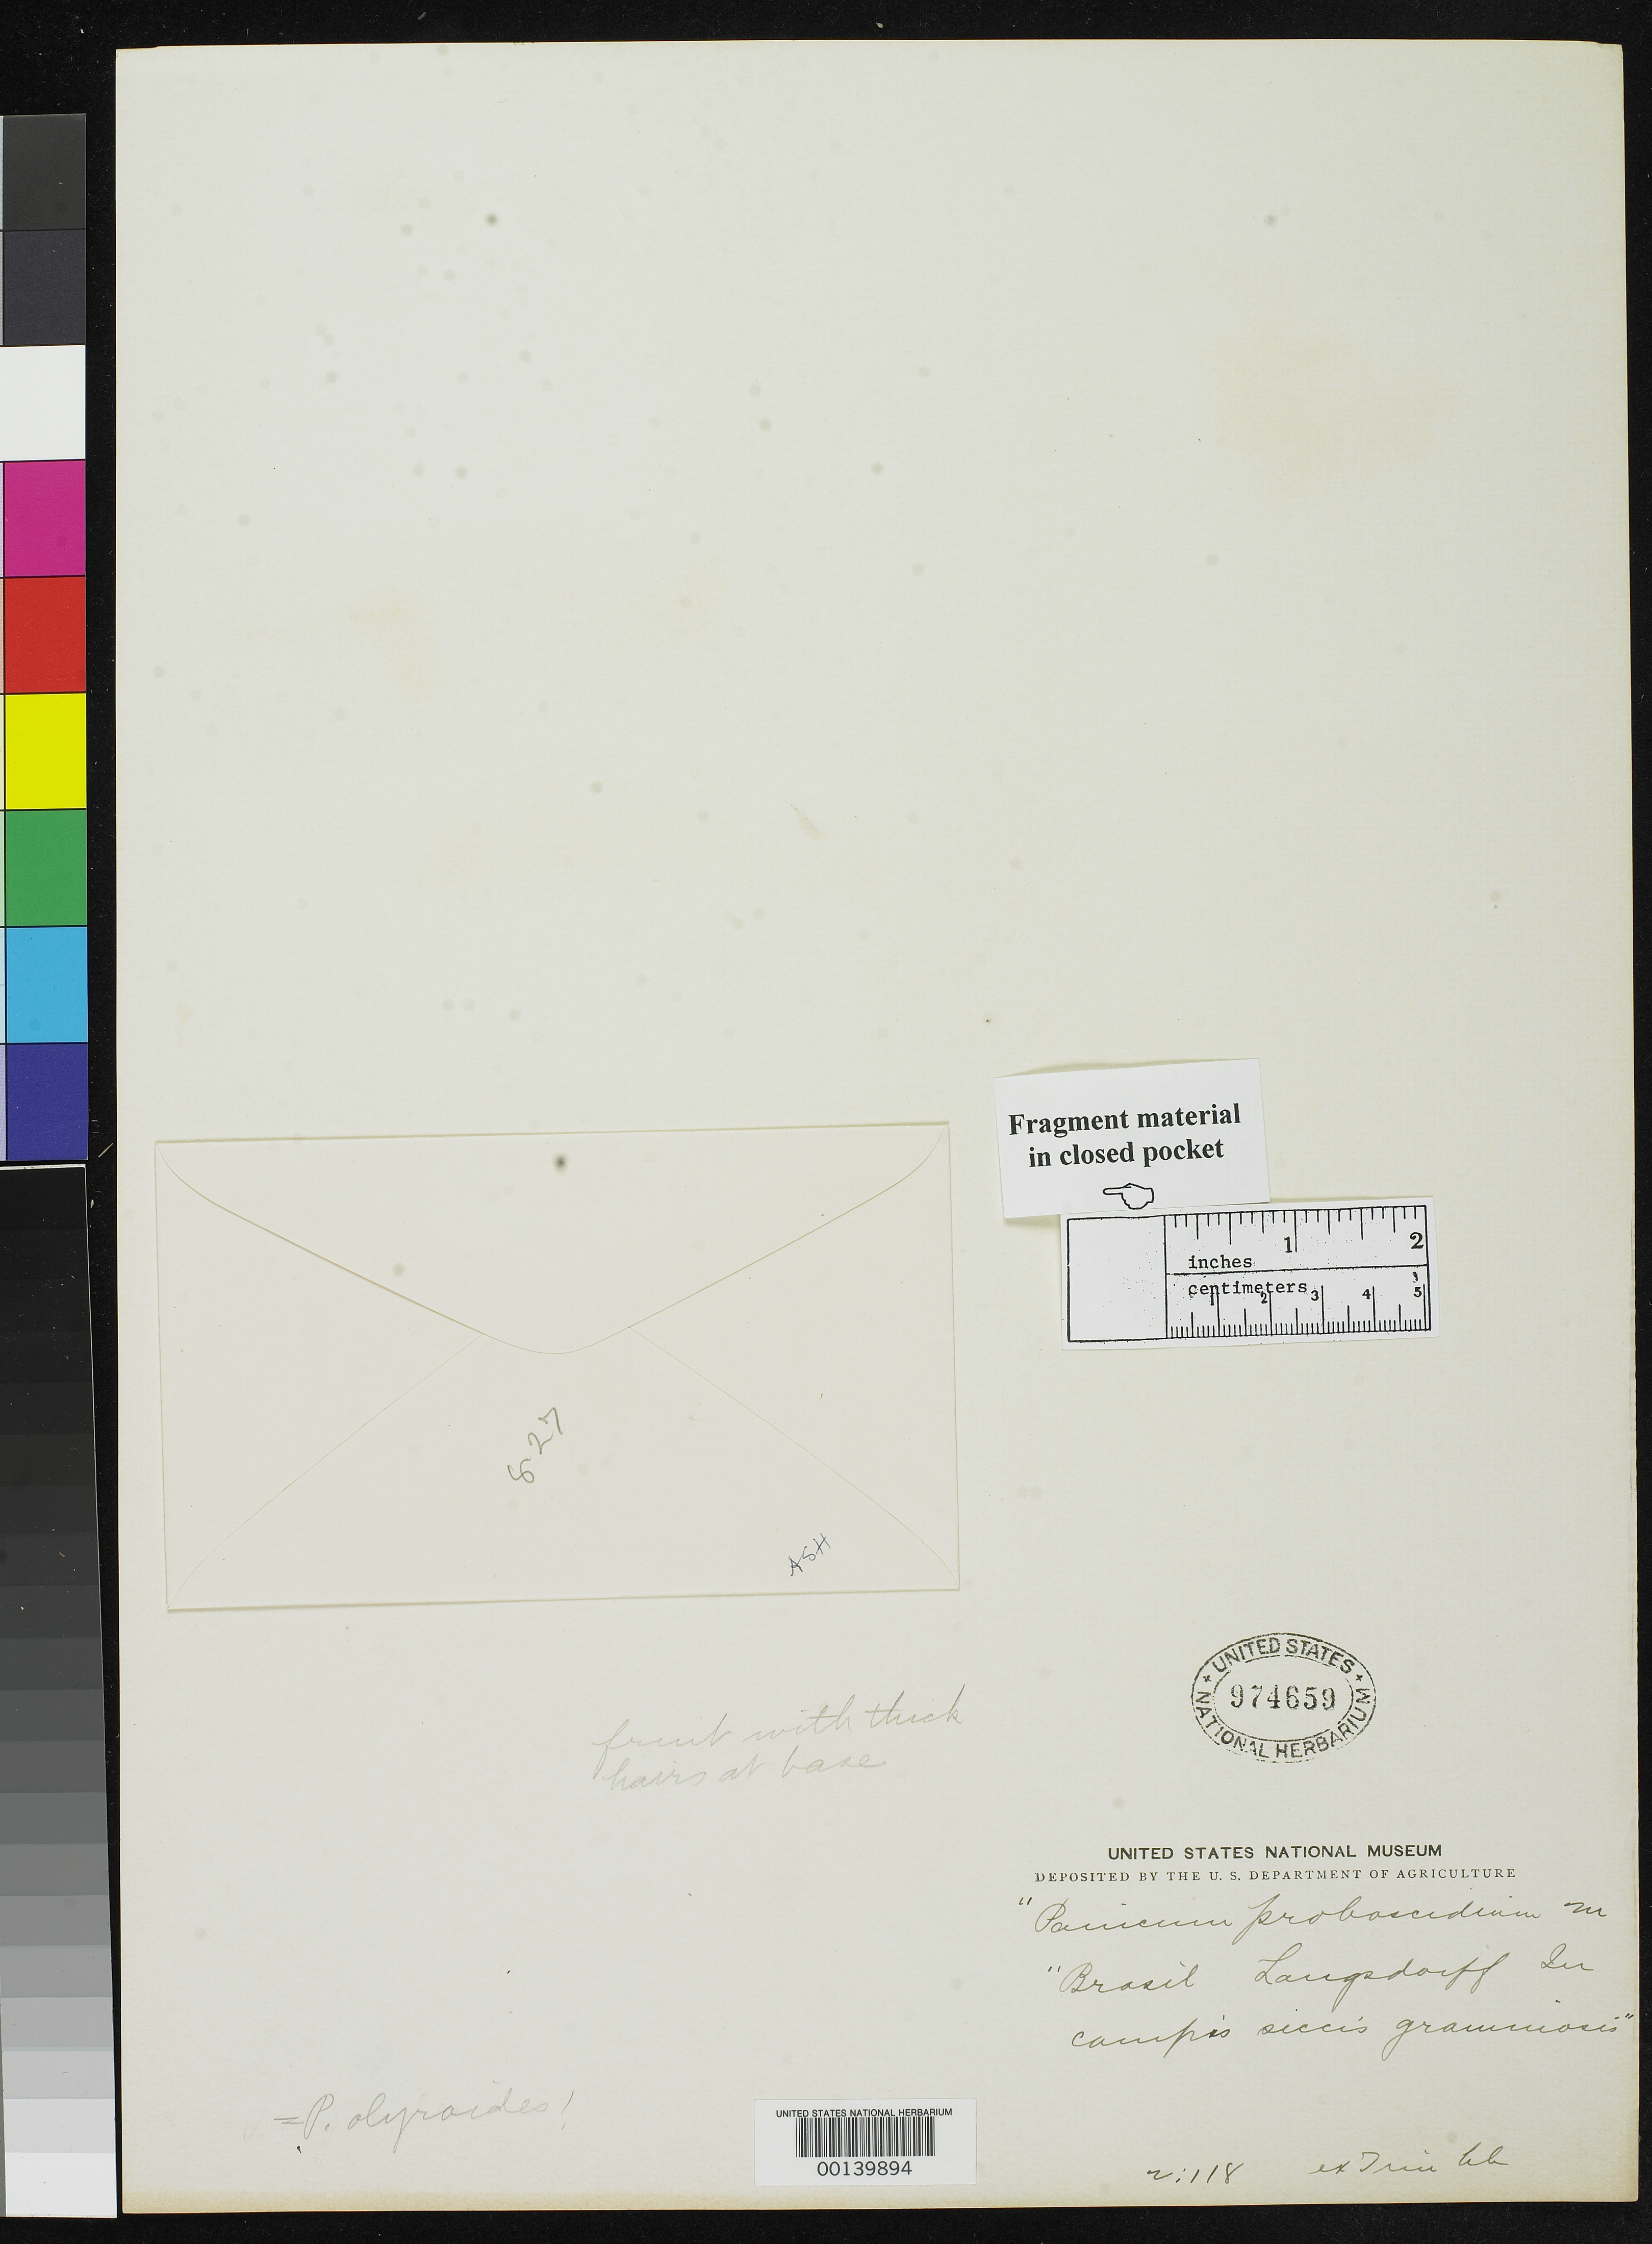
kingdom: Plantae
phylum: Tracheophyta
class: Liliopsida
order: Poales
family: Poaceae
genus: Panicum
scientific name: Panicum proboscideum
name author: Trin.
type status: Type Fragment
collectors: G. H. von Langsdorff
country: Brazil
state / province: Minas Gerais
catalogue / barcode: US 974659